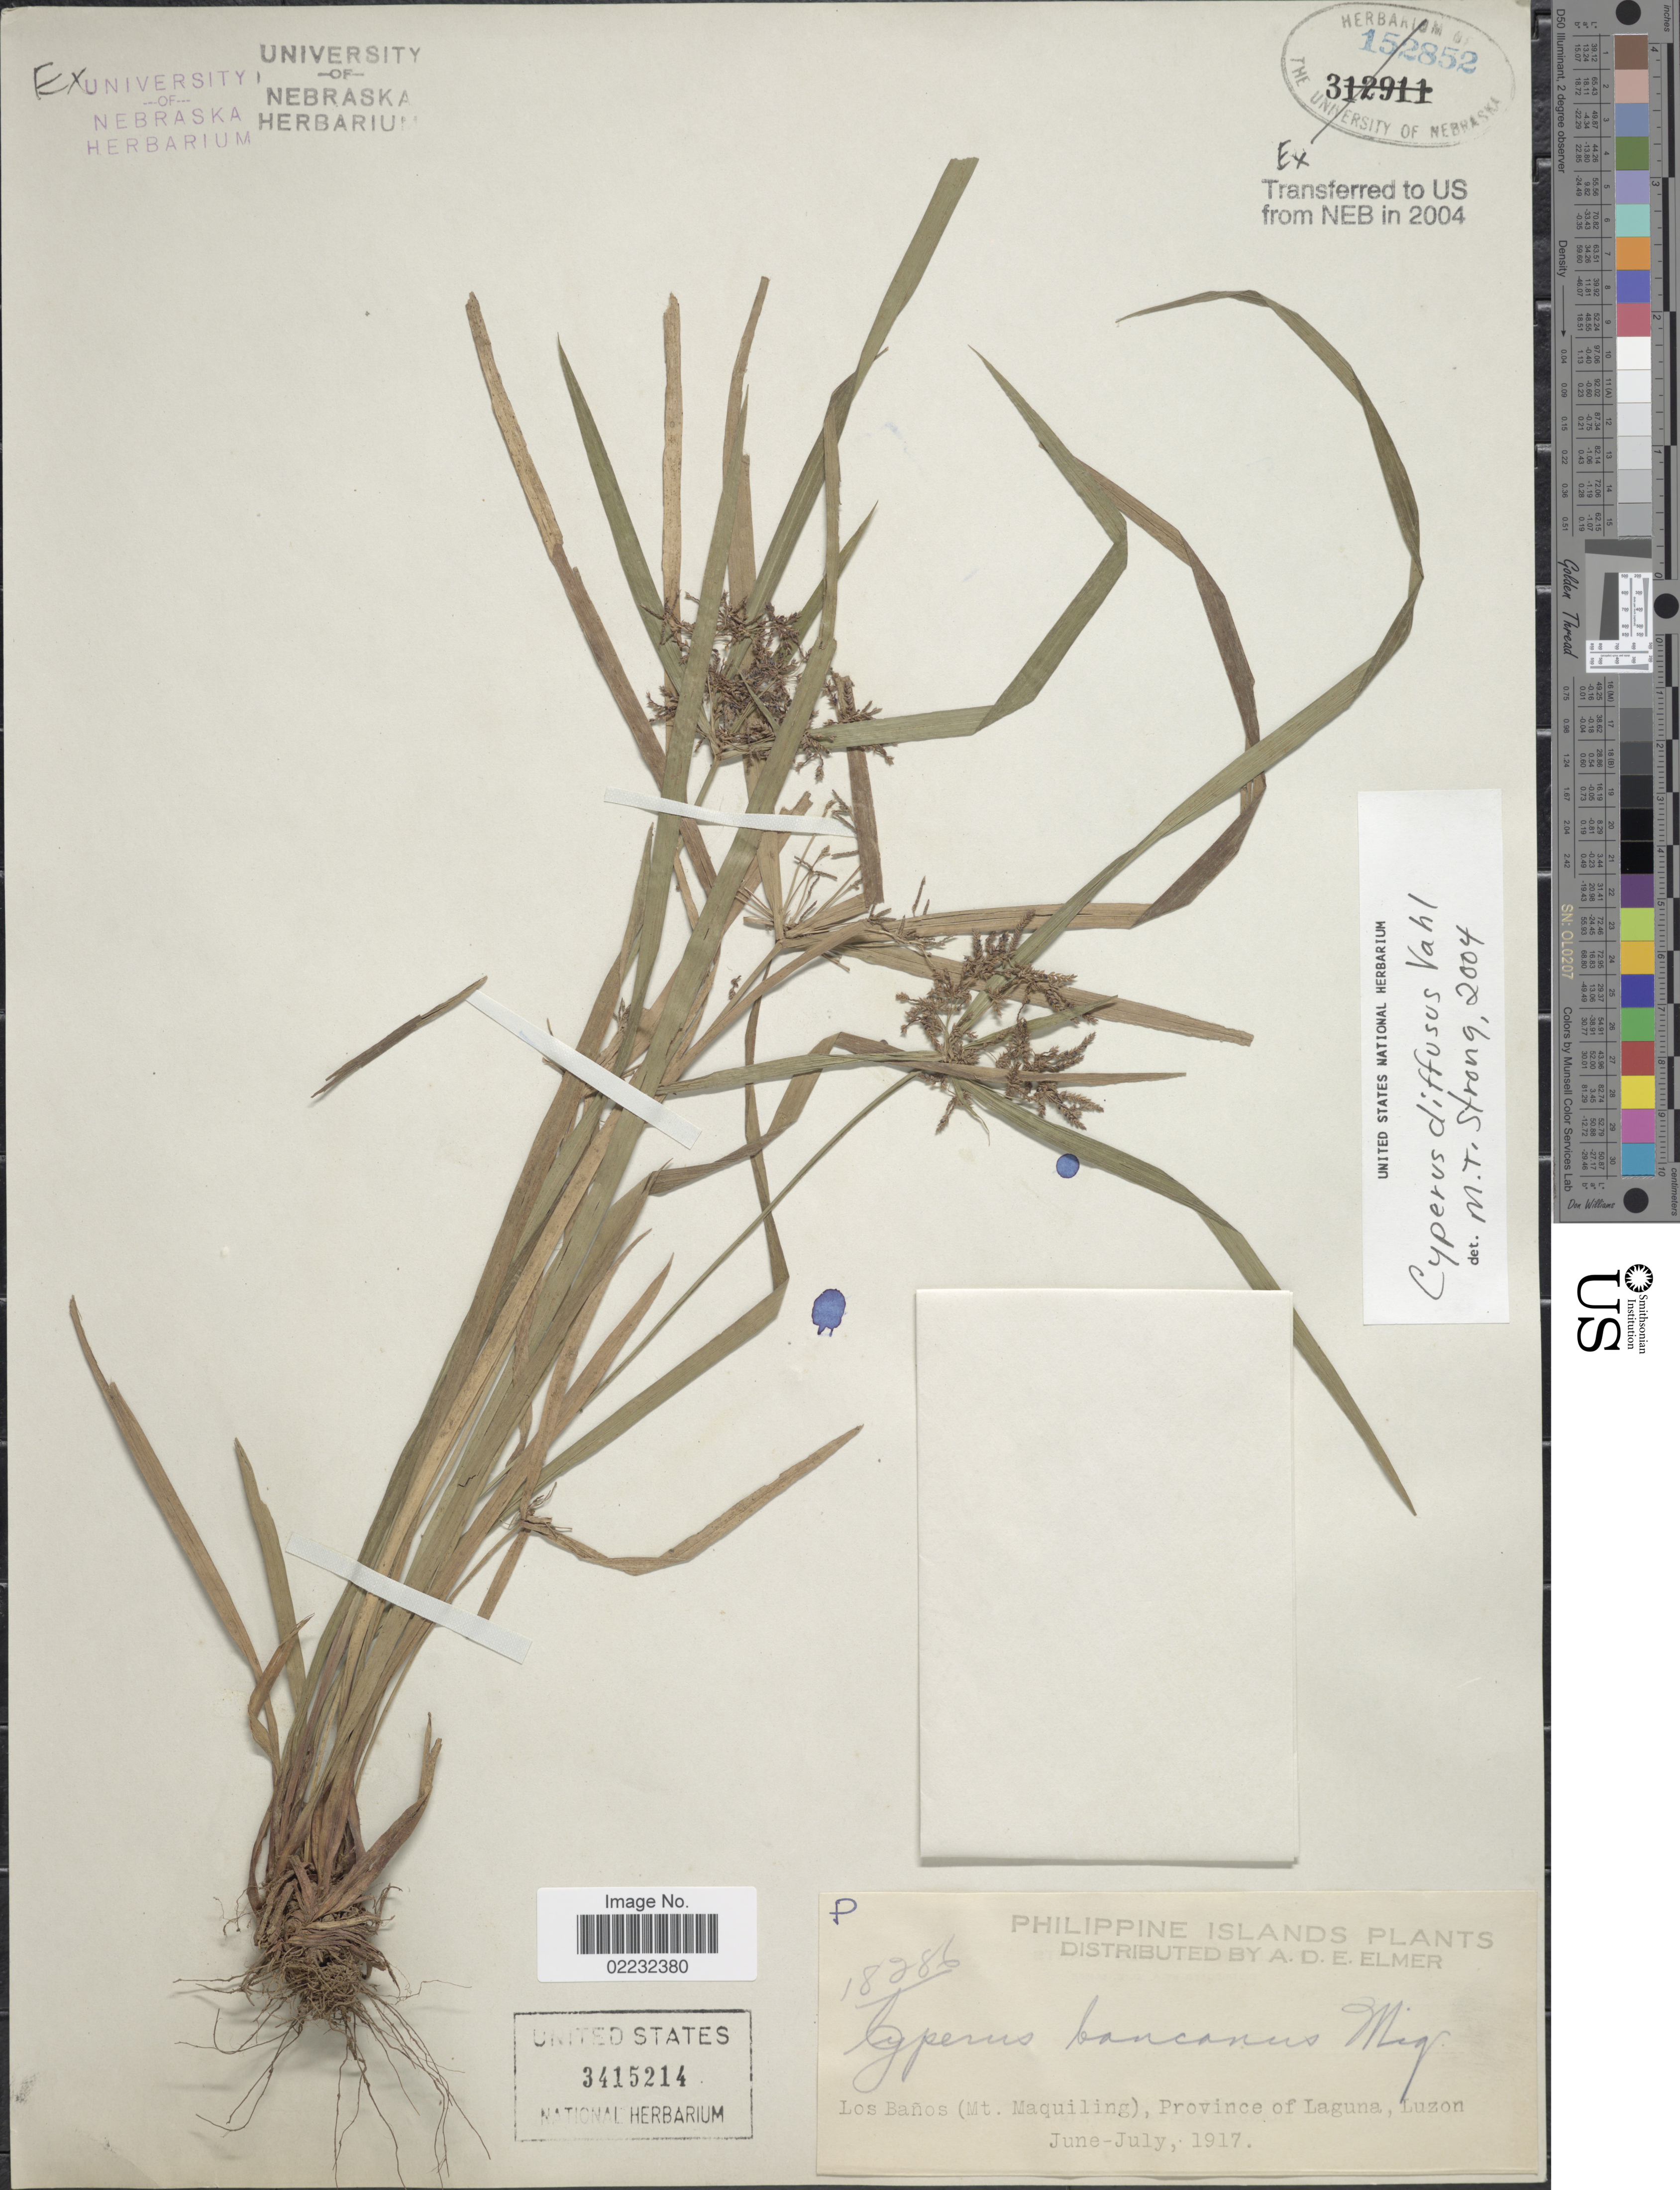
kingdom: Plantae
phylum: Tracheophyta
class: Liliopsida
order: Poales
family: Cyperaceae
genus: Cyperus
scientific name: Cyperus diffusus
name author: Vahl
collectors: A. D. E. Elmer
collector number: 18286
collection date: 1917-06/1917-07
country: Philippines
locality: Los Banos (Mt. Maquiling), Province of Laguna, Luzon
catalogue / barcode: US 3415214